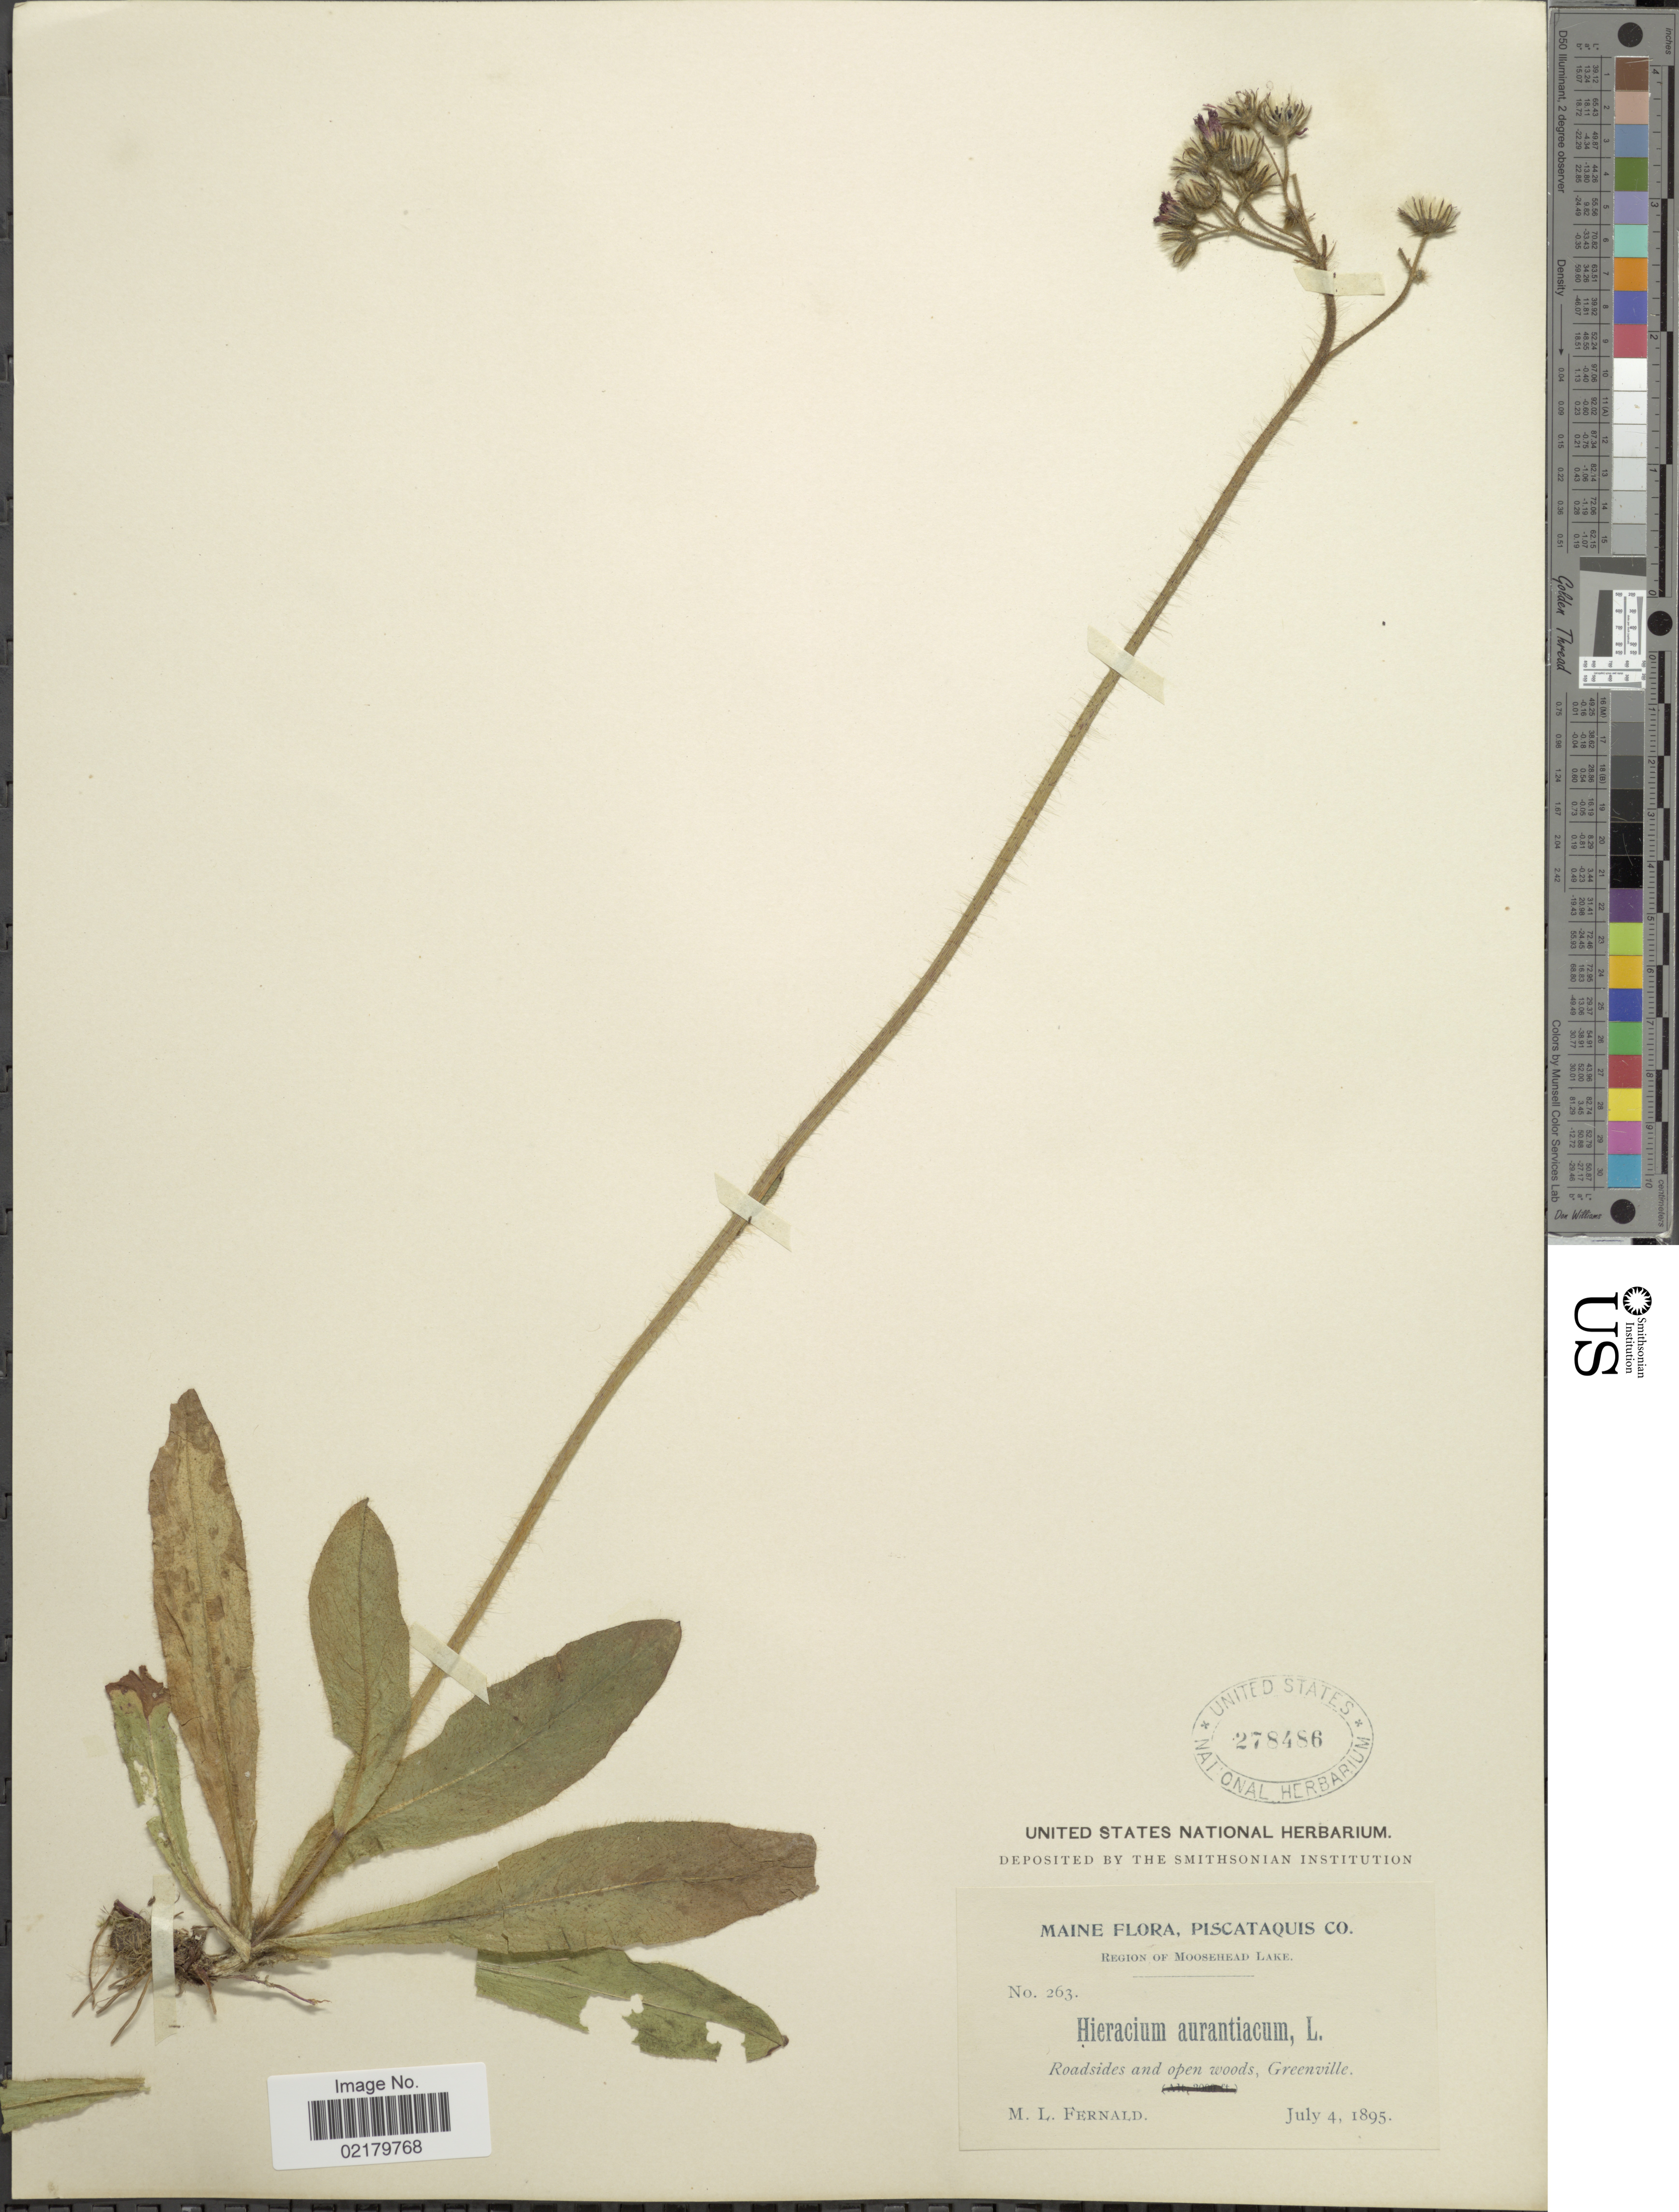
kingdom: Plantae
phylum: Tracheophyta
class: Magnoliopsida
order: Asterales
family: Asteraceae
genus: Pilosella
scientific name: Pilosella aurantiaca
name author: (L.) F.W. Schultz & Sch. Bip.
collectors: M. L. Fernald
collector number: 263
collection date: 1895-07-04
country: United States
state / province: Maine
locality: Piscataquis Co, Region of Moosehead Lake, Roadsides and ope woods, Greenville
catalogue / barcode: US 278486